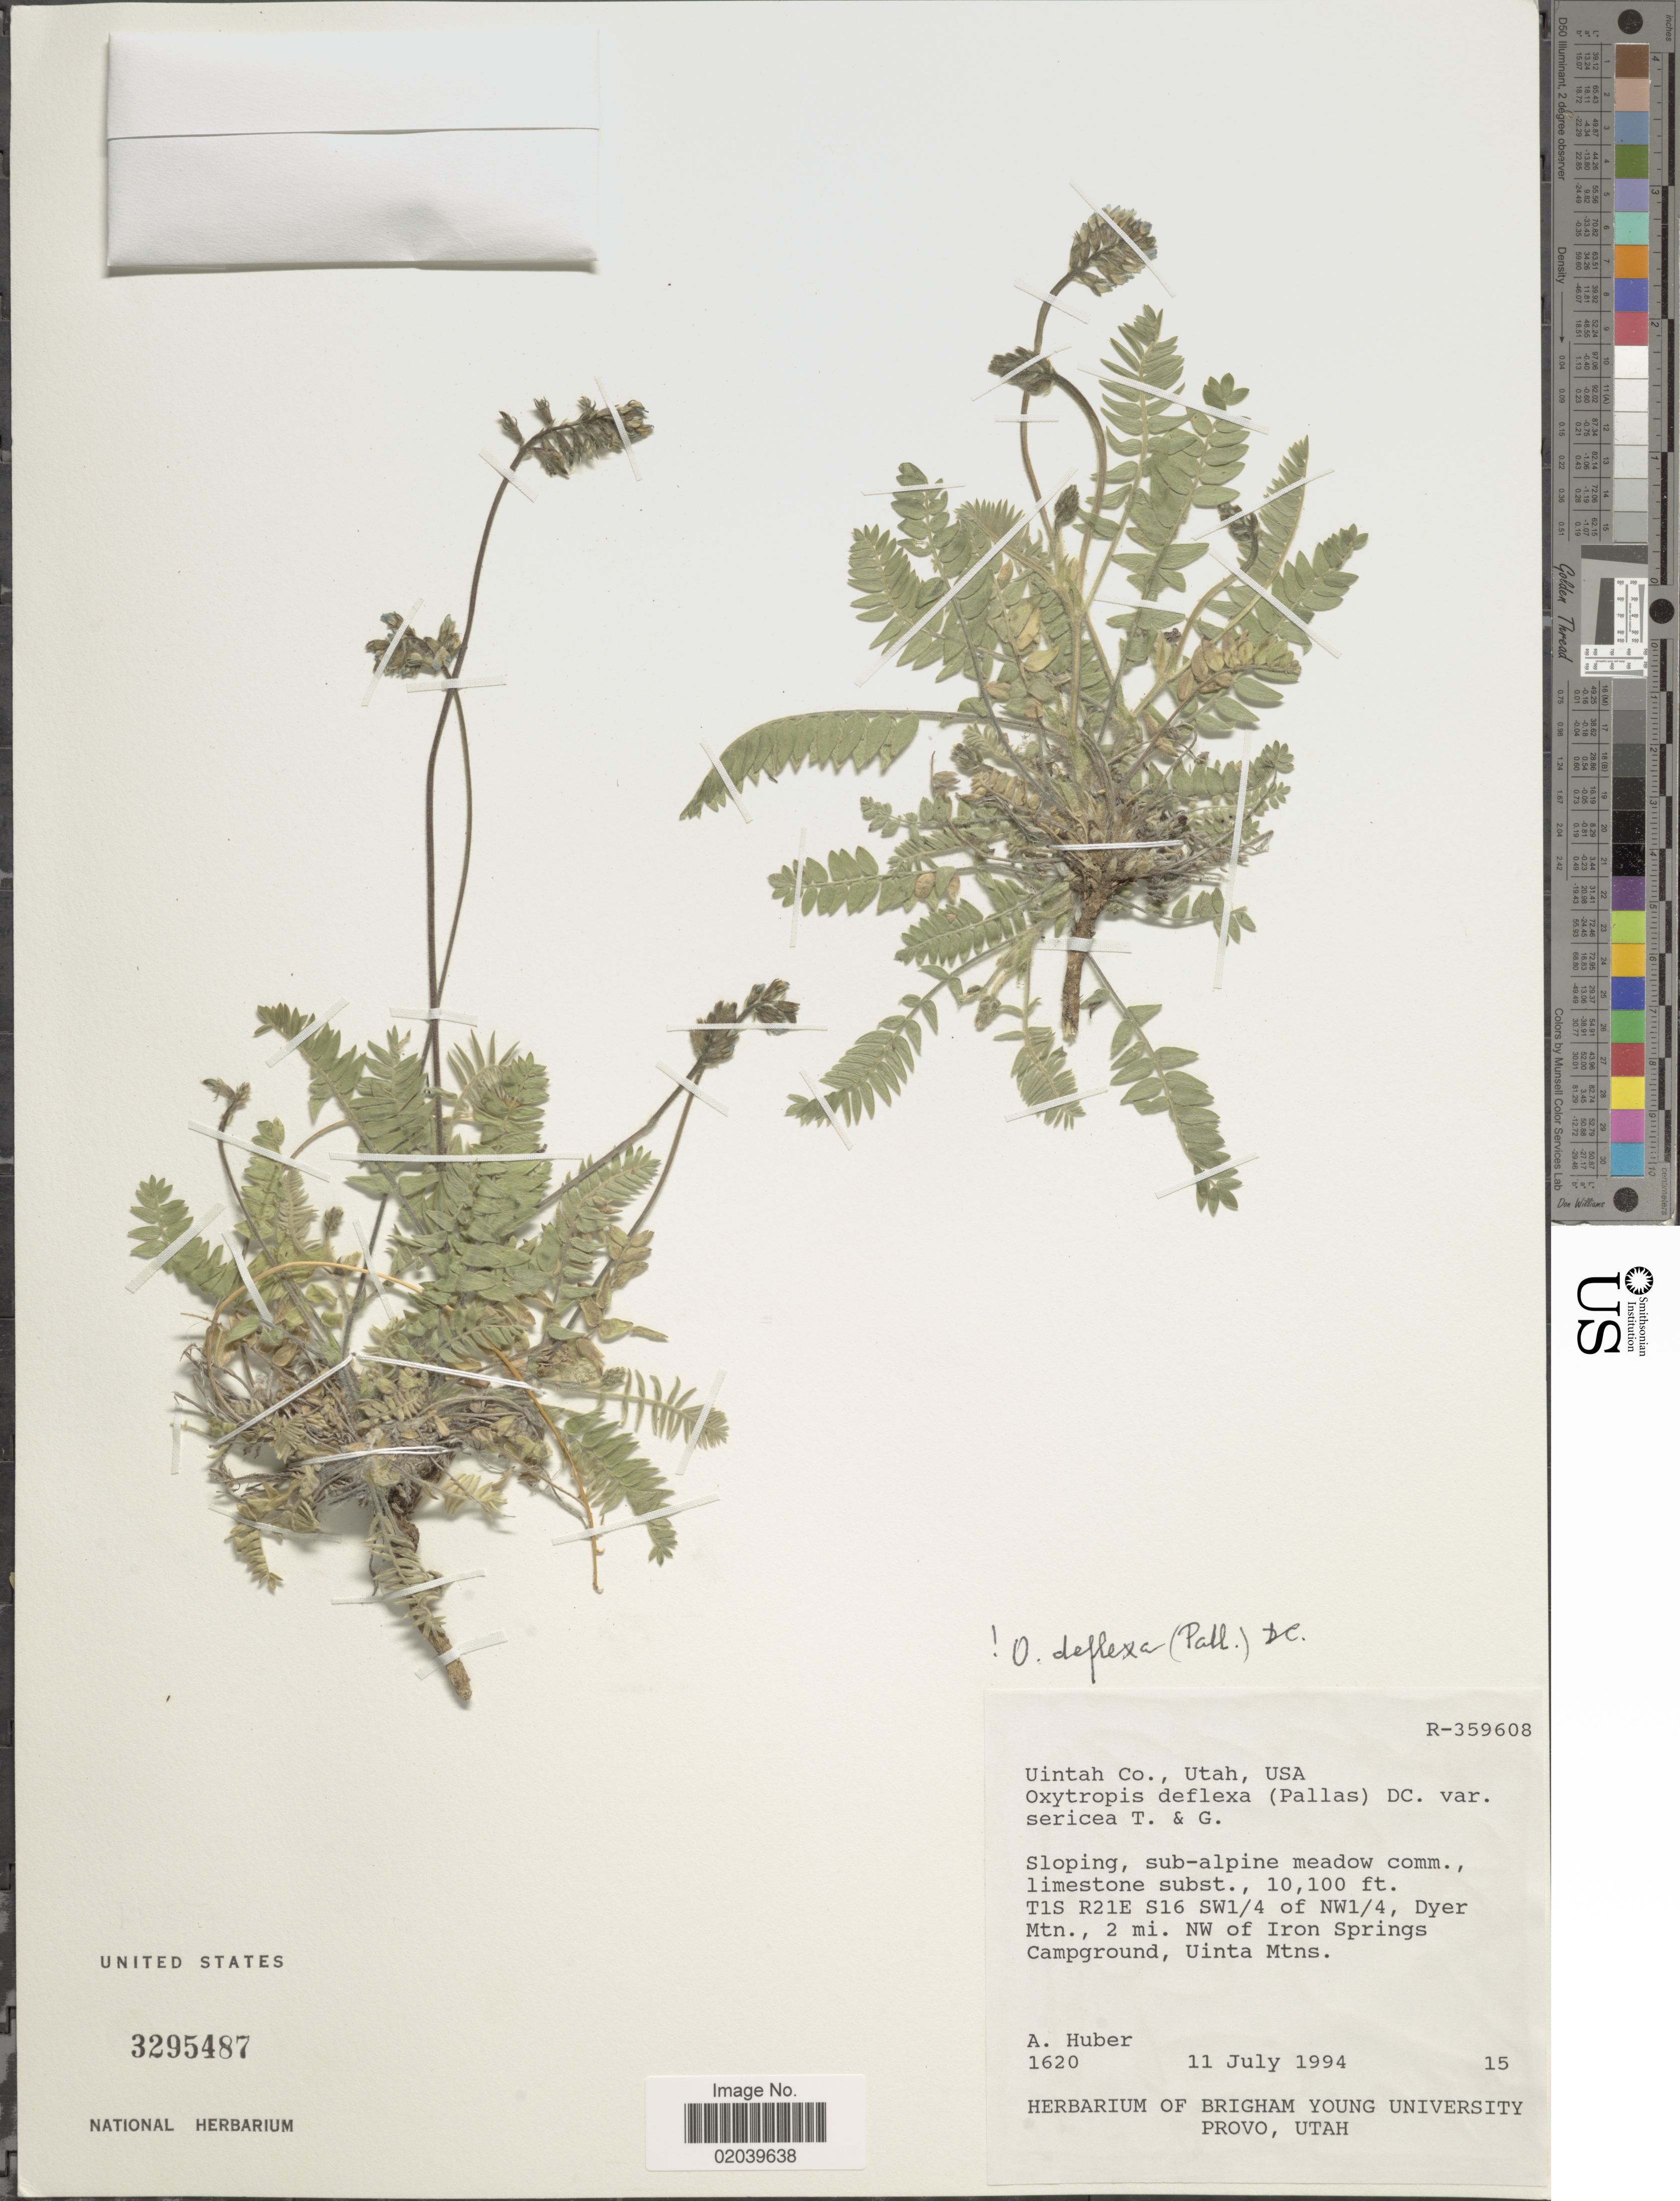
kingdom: Plantae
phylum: Tracheophyta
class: Magnoliopsida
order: Fabales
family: Fabaceae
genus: Oxytropis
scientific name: Oxytropis deflexa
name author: (Pall.) DC.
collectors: A. Huber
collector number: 1620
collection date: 1994-07-11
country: United States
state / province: Utah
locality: Uintah Co., Utah, USA, T1S R21E S16 SW1/4 of NW1/4 Dyer Mtn., 2 mi. NE of Iron Springs Campground, UInta Mtns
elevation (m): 3078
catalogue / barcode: US 3295487